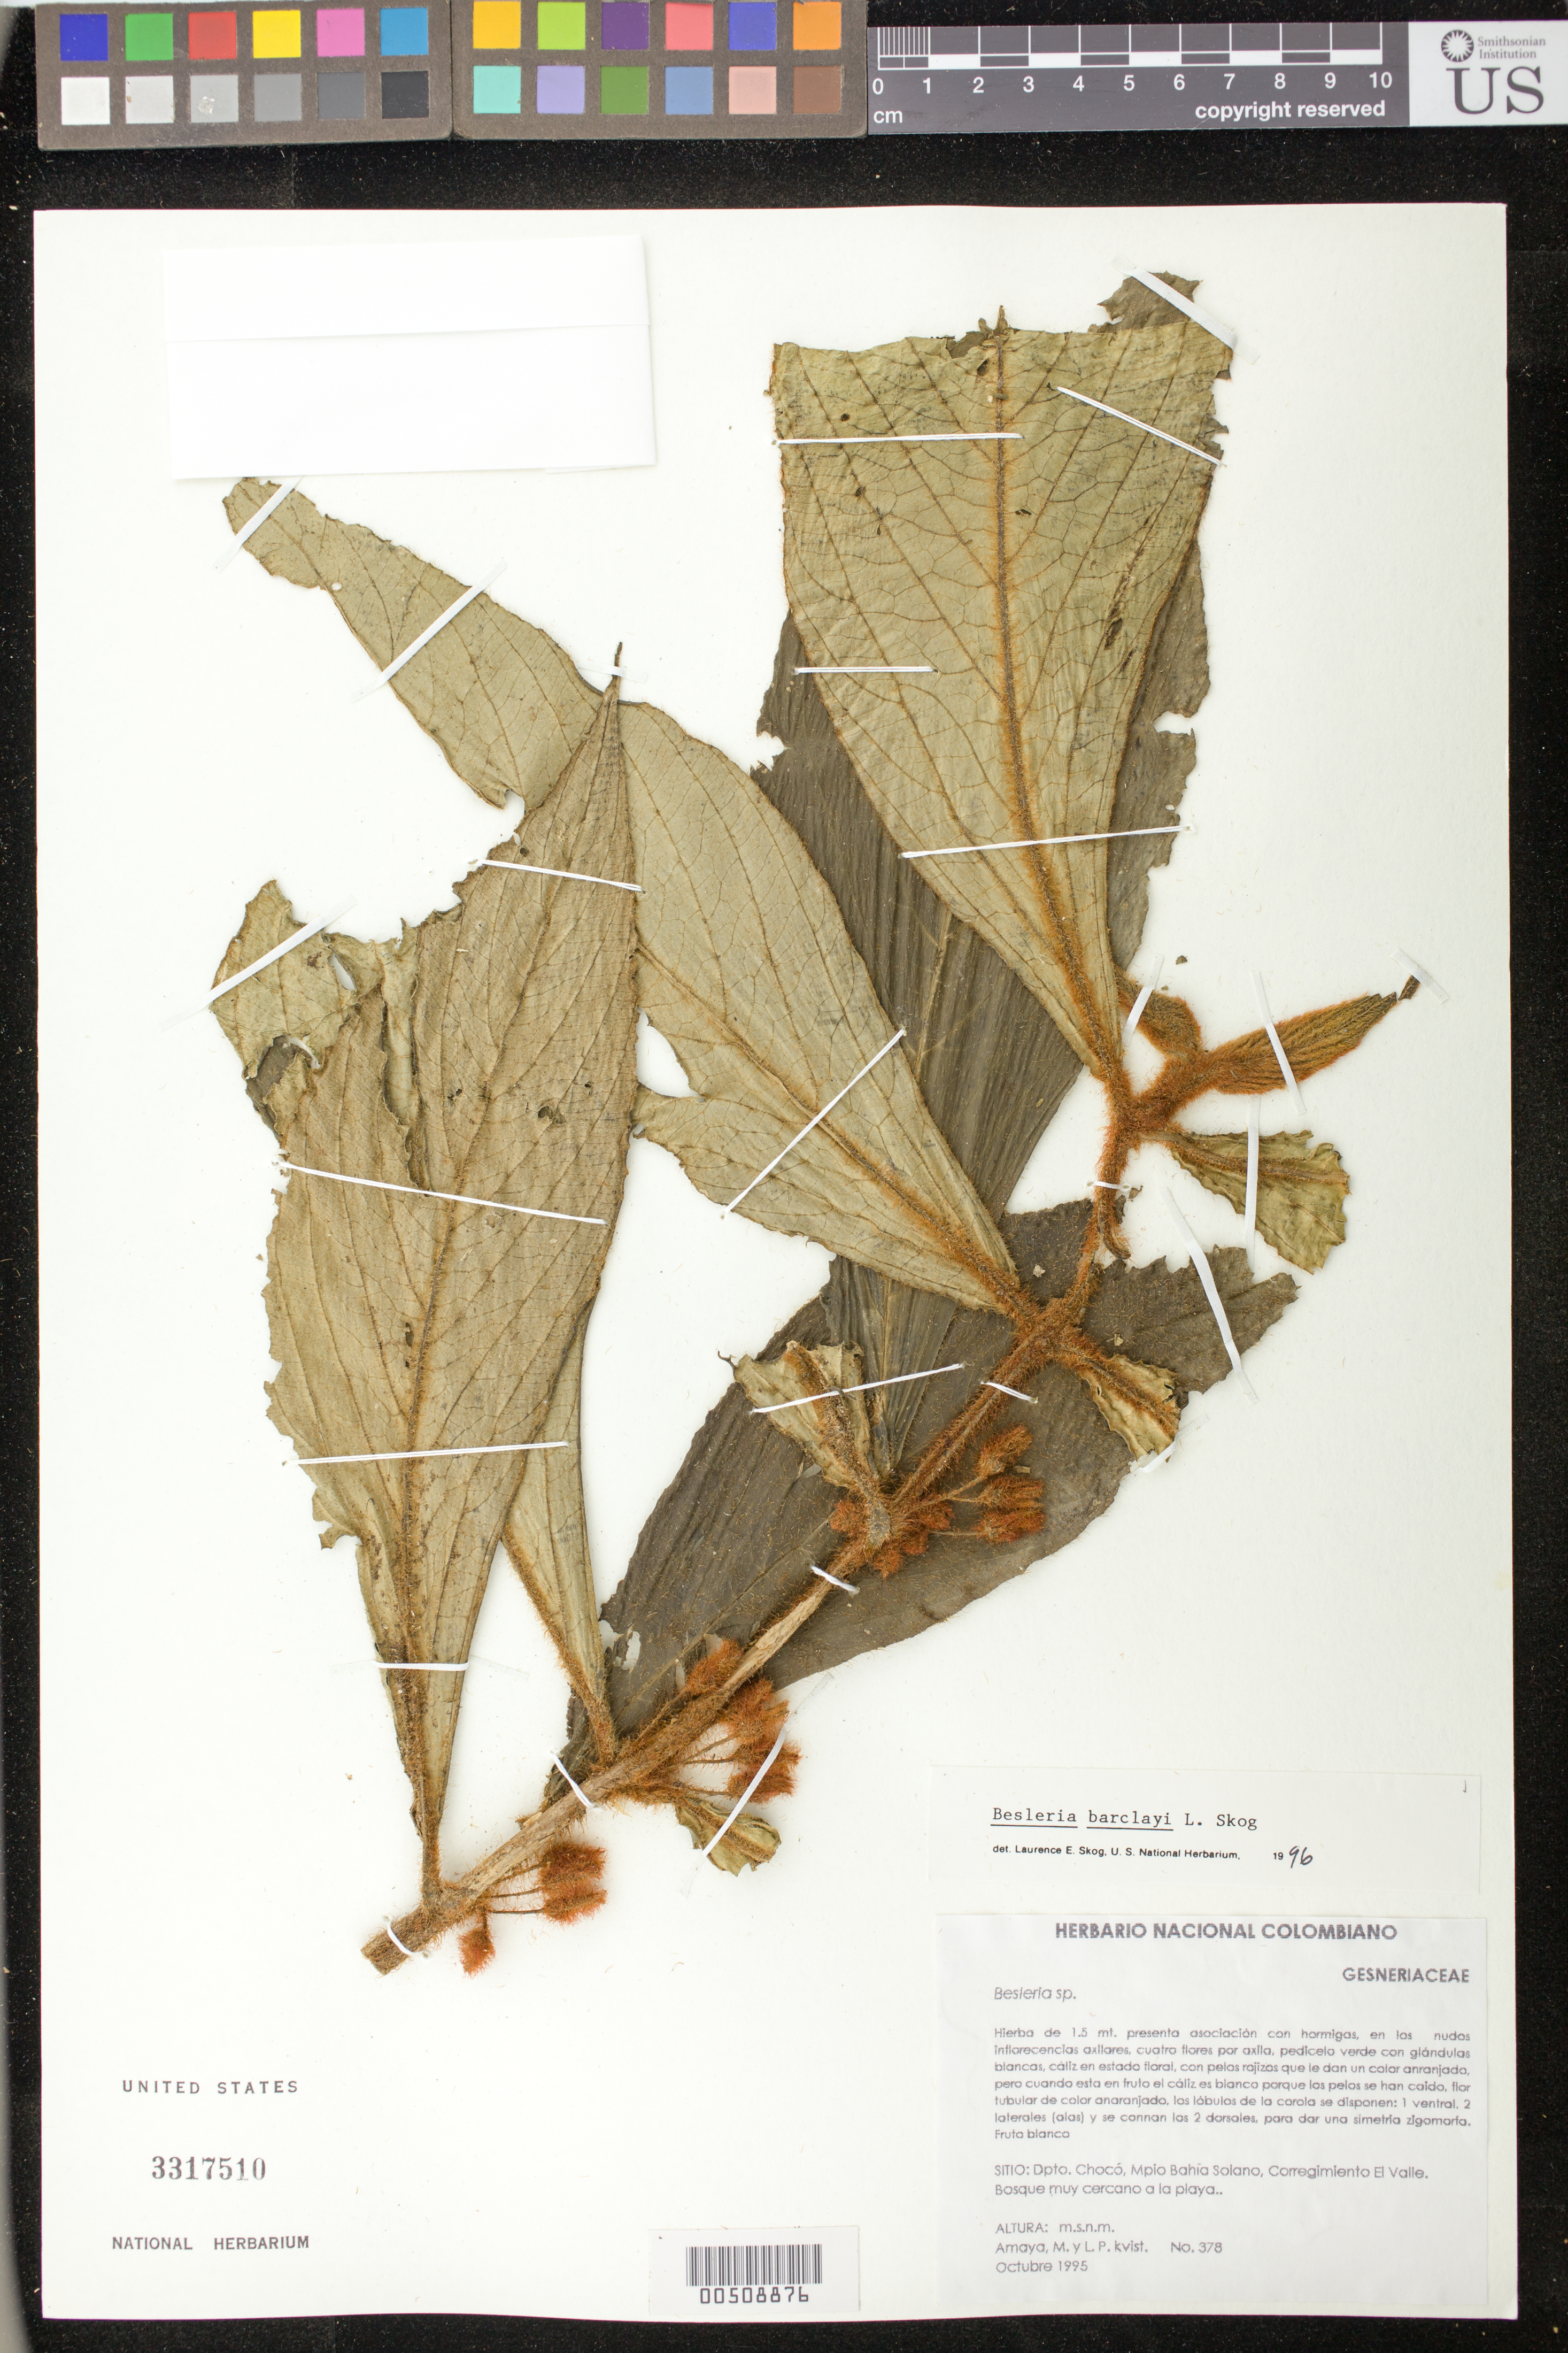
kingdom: Plantae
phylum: Tracheophyta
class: Magnoliopsida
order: Lamiales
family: Gesneriaceae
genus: Besleria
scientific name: Besleria barclayi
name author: L.E. Skog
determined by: Skog, Laurence E.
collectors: M. Amaya & L. P. Kvist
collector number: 378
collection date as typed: Oct 1995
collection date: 1995-10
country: Colombia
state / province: Chocó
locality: Mpio Bahía Solano, Corregimiento El Valle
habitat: Bosque muy cercano a la playa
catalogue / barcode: US 3317510